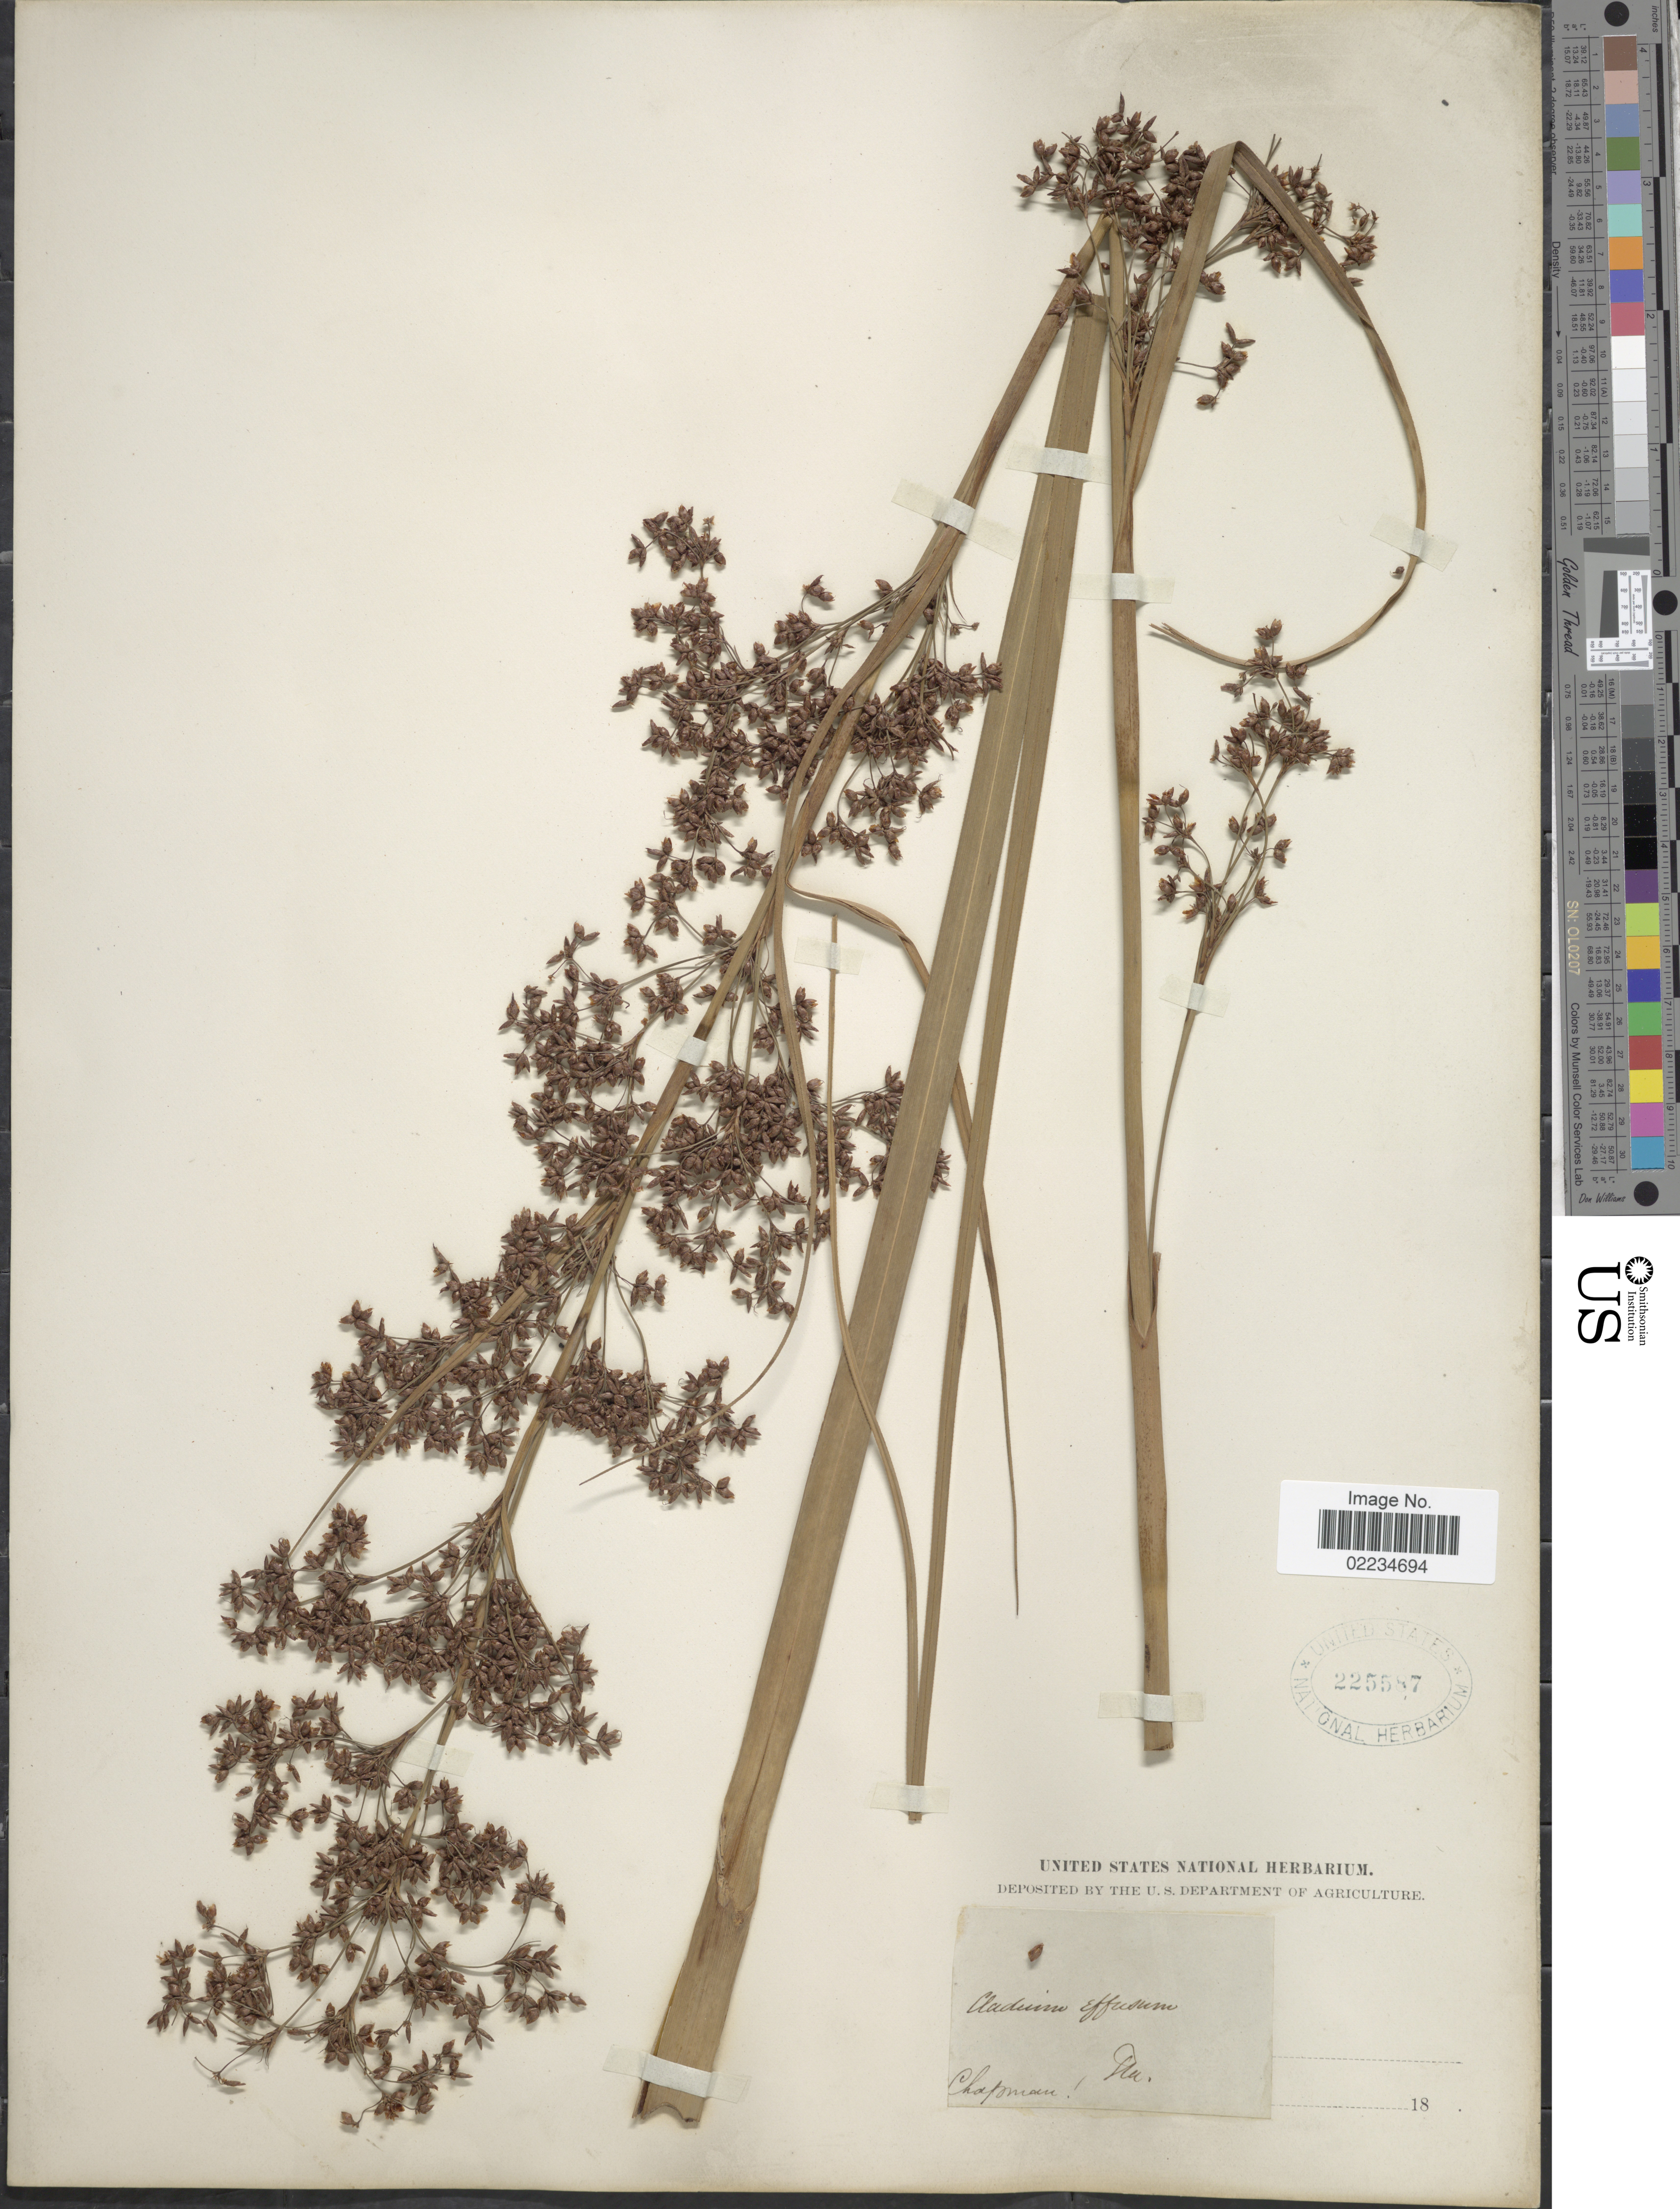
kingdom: Plantae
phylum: Tracheophyta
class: Liliopsida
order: Poales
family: Cyperaceae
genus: Cladium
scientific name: Cladium jamaicense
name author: Crantz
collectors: A. Chapman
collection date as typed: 18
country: United States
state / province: Florida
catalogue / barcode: US 225587